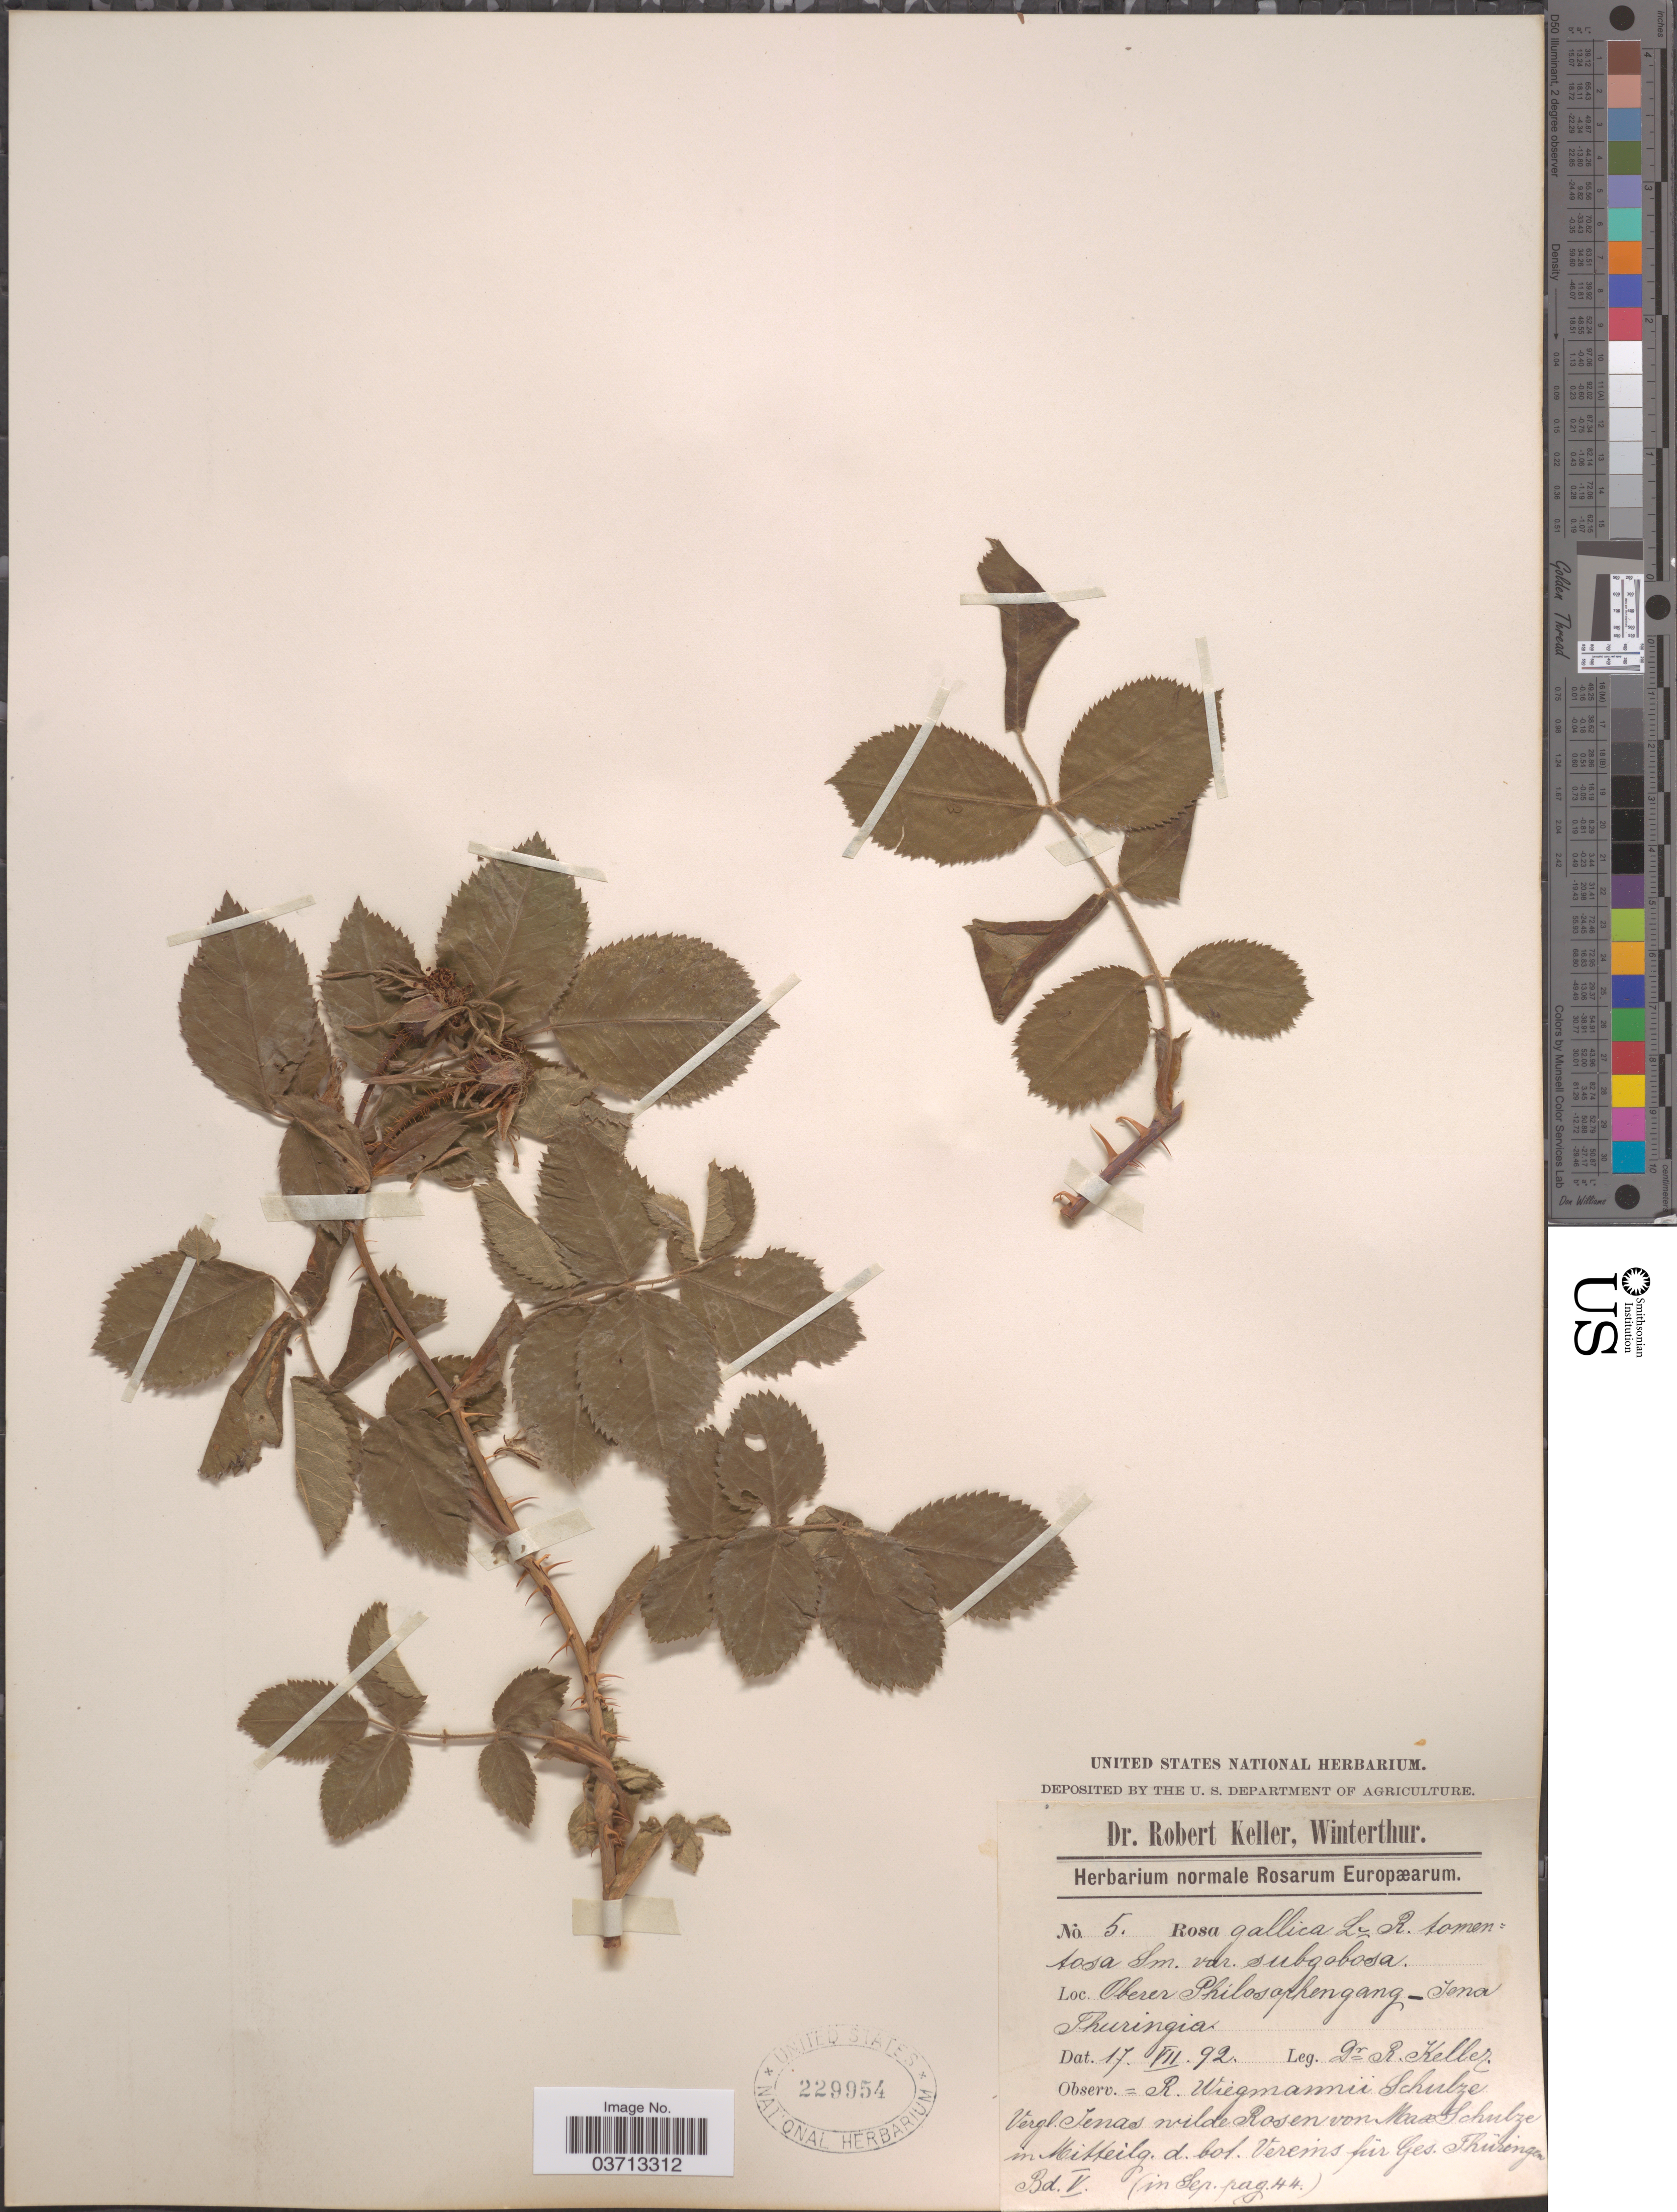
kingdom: Plantae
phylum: Tracheophyta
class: Magnoliopsida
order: Rosales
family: Rosaceae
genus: Rosa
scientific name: Rosa gallica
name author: L.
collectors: R. Keller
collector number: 5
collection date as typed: Transcribed d/m/y: 17/7/92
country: Germany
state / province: Thuringia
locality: Oberer Philosophengang - Jena Thuringia.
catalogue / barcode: US 229954